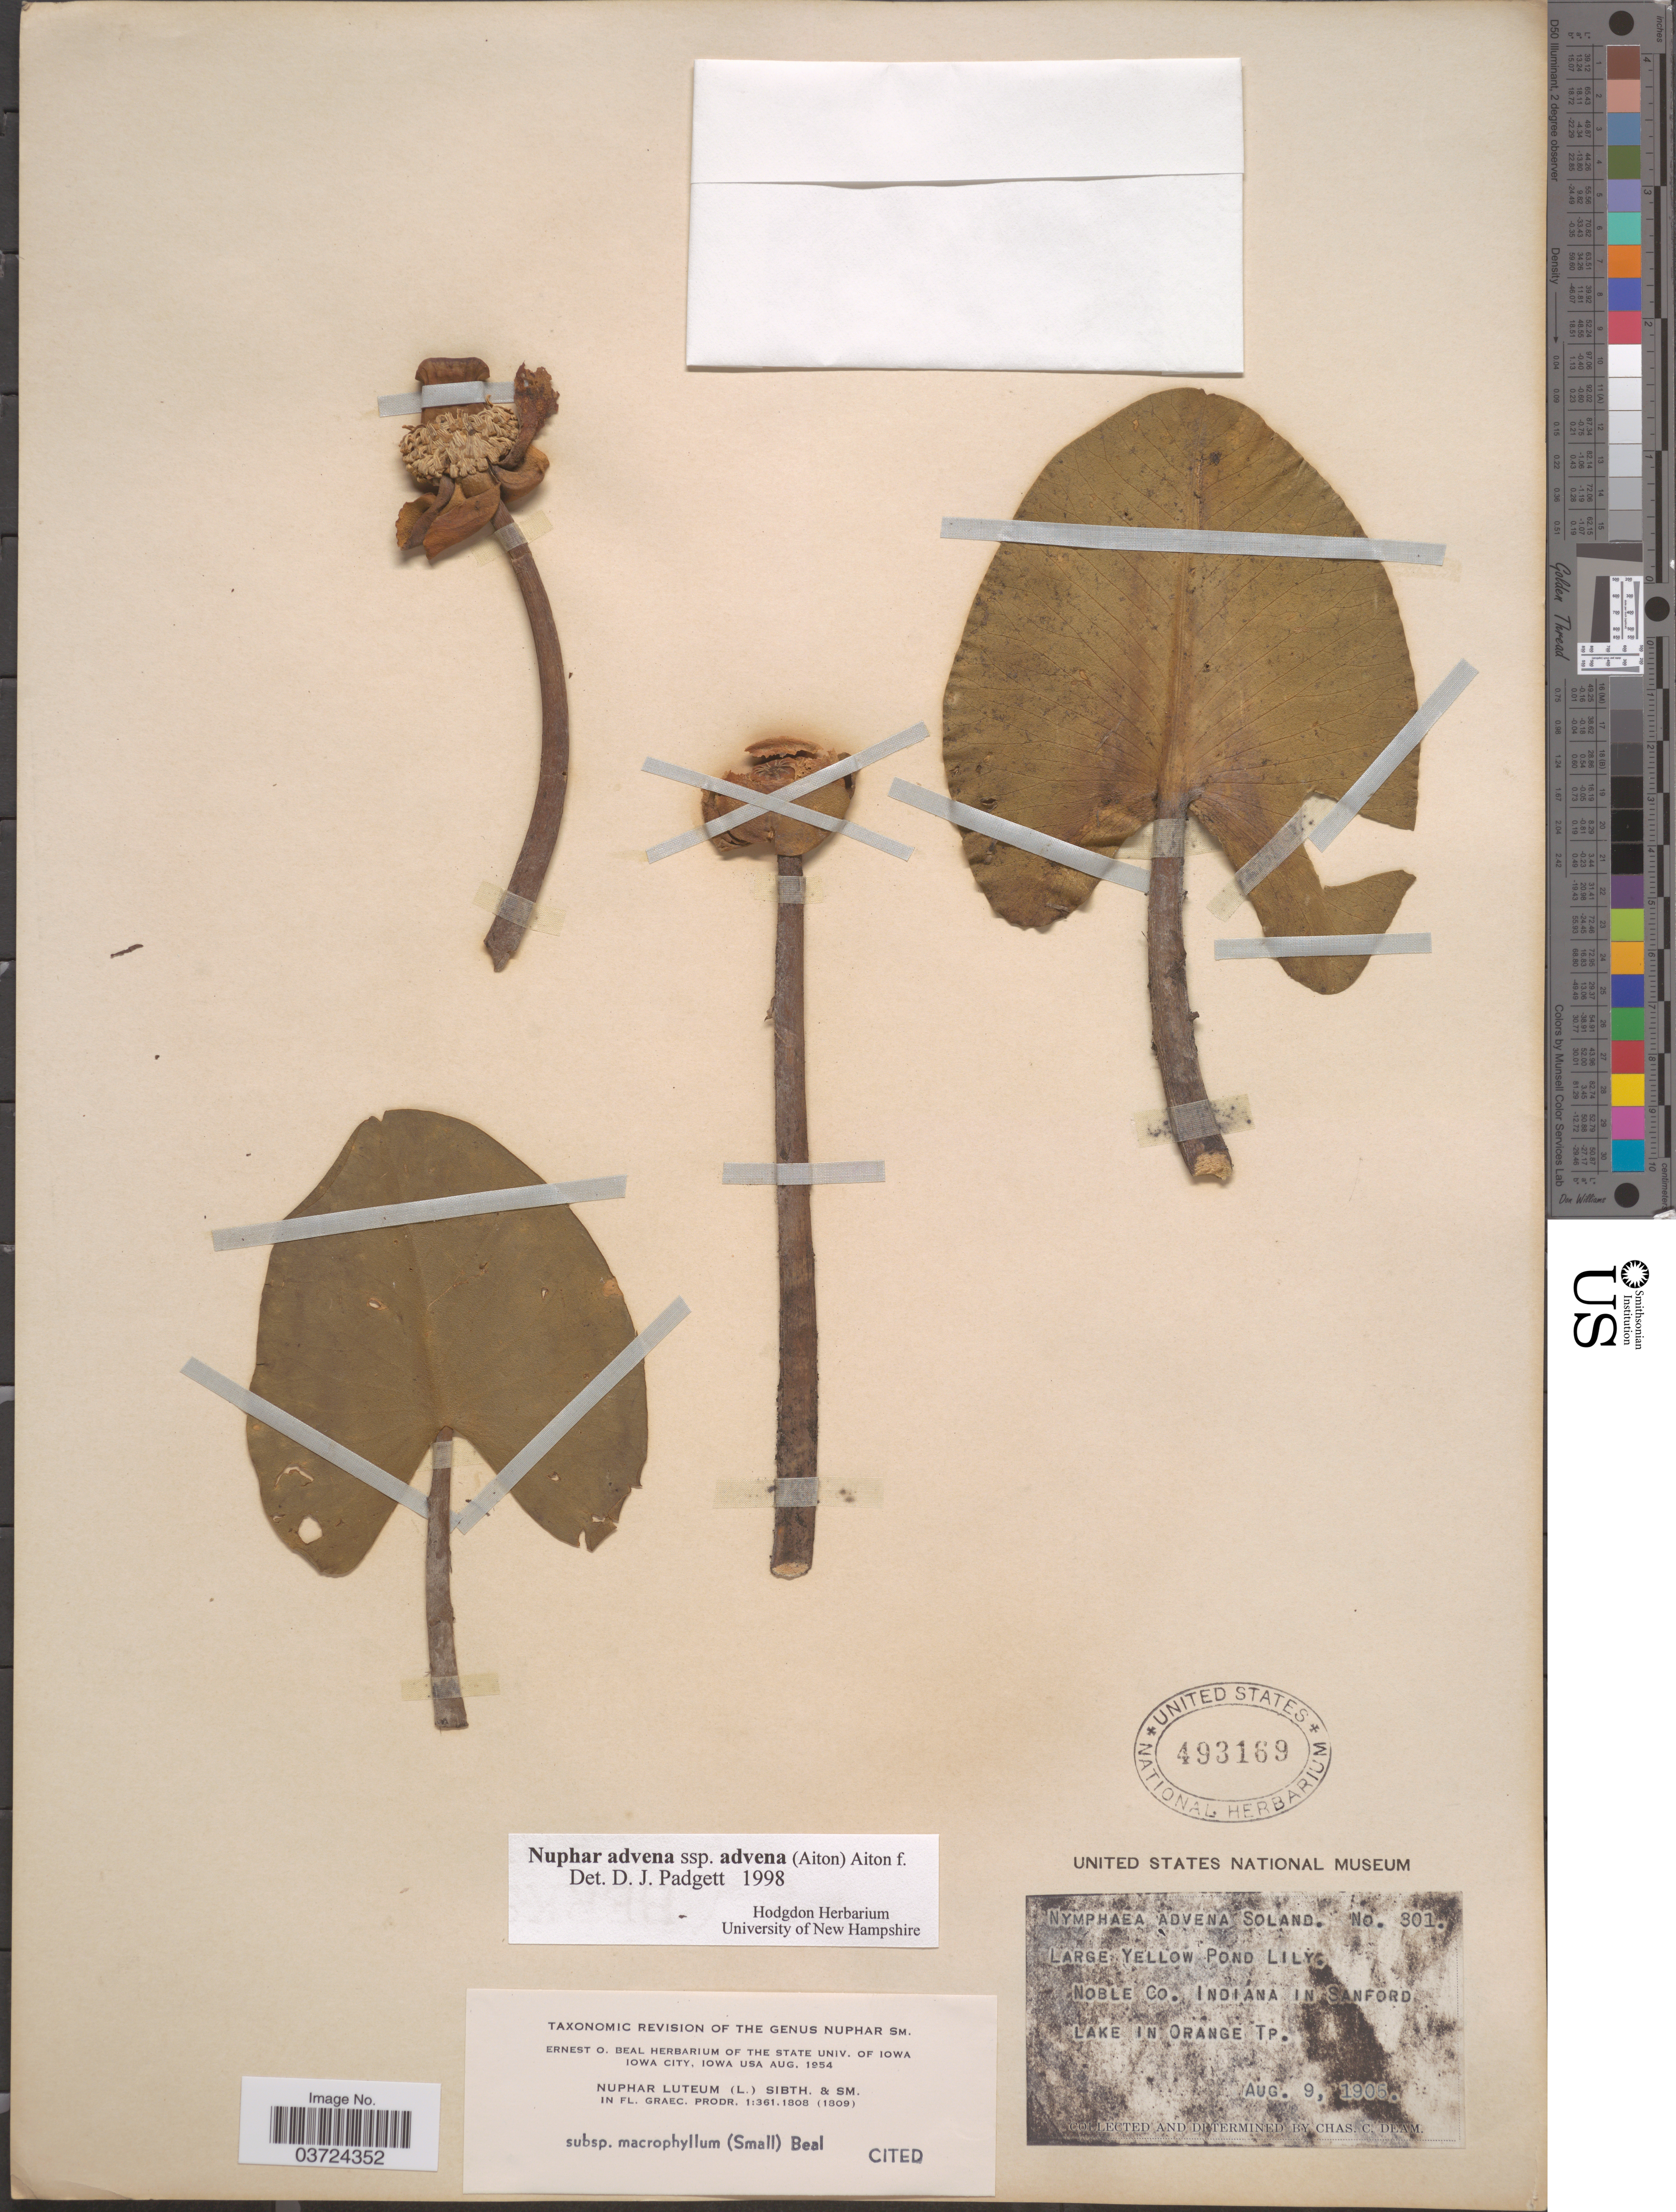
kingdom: Plantae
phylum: Tracheophyta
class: Magnoliopsida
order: Nymphaeales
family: Nymphaeaceae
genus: Nuphar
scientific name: Nuphar advena subsp. advena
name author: (Aiton) W.T. Aiton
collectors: C. C. Deam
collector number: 301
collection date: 1906-08-09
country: United States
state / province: Indiana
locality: Noble Co. In Sanford. Lake in Orange Tp.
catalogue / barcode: US 493169